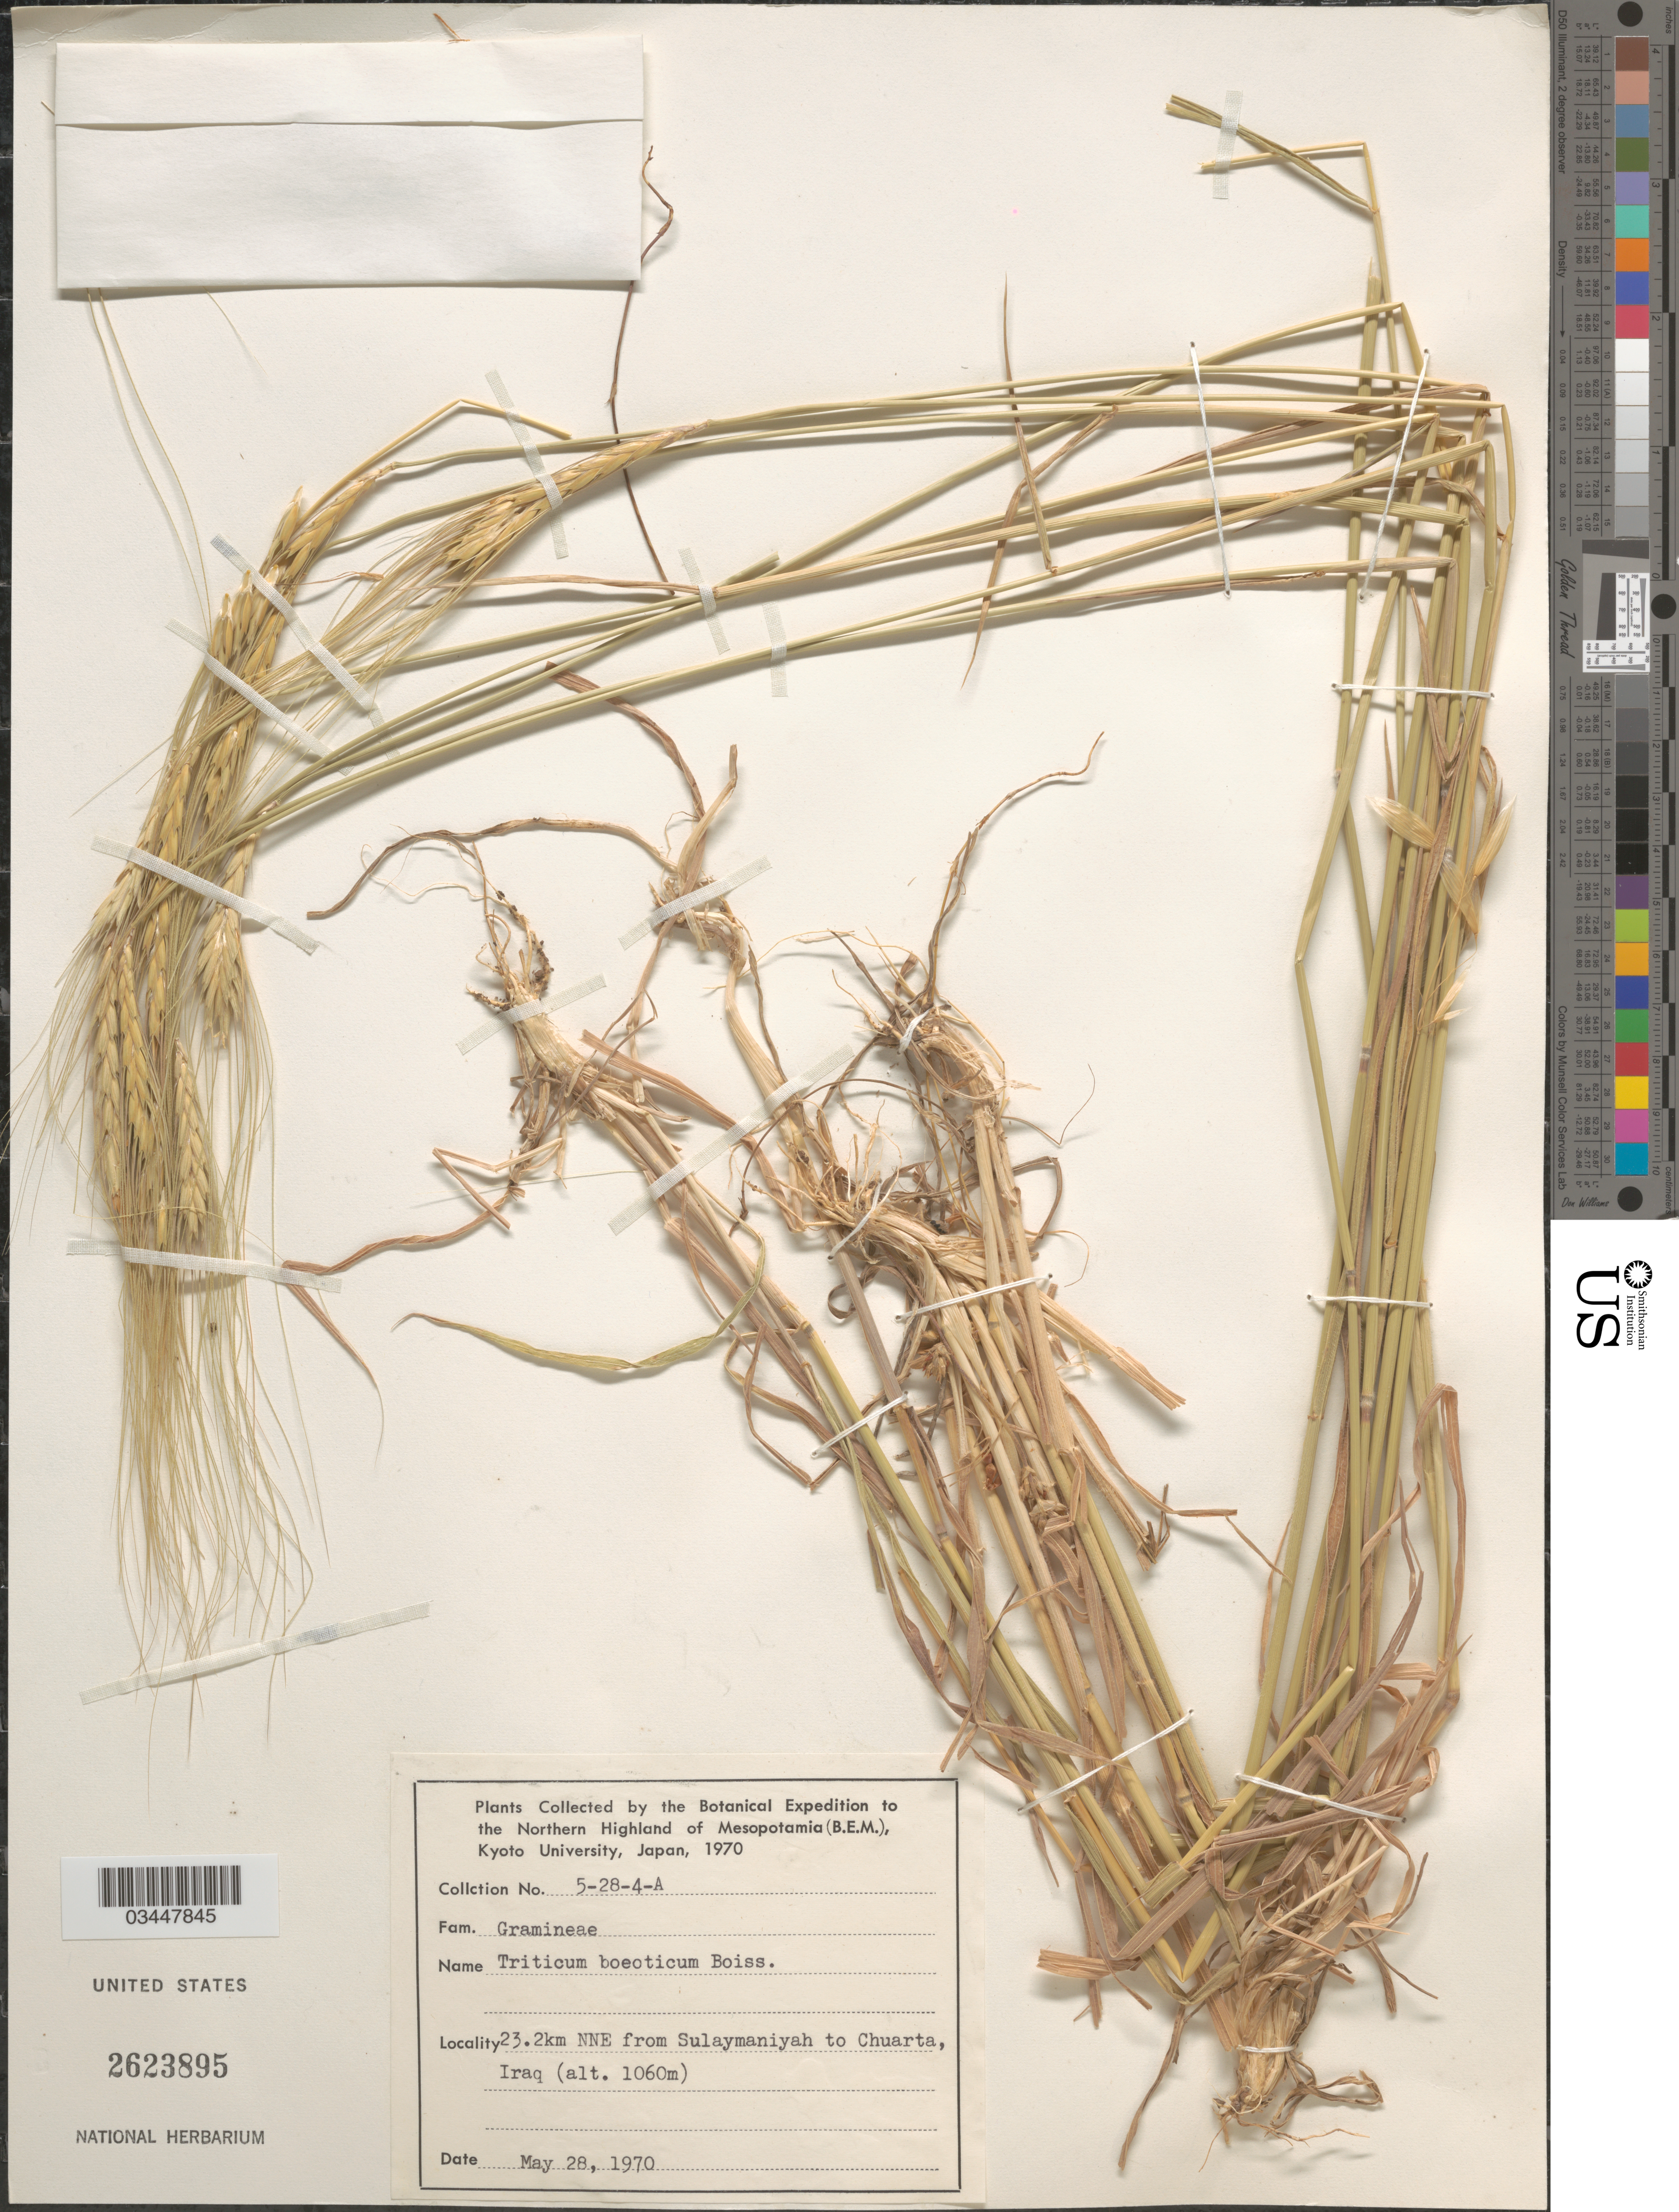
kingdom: Plantae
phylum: Tracheophyta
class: Liliopsida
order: Poales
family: Poaceae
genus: Triticum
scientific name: Triticum boeoticum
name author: Boiss.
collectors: Botanical Expedition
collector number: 5-28-4-A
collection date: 1970-05-28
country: Iraq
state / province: As Sulaymānīyah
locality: To the Northern Highland of Mesopotamia (B.E.M.). 23.2km NNE from Sulaymaniyah to Chuarta.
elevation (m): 1060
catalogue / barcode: US 2623895